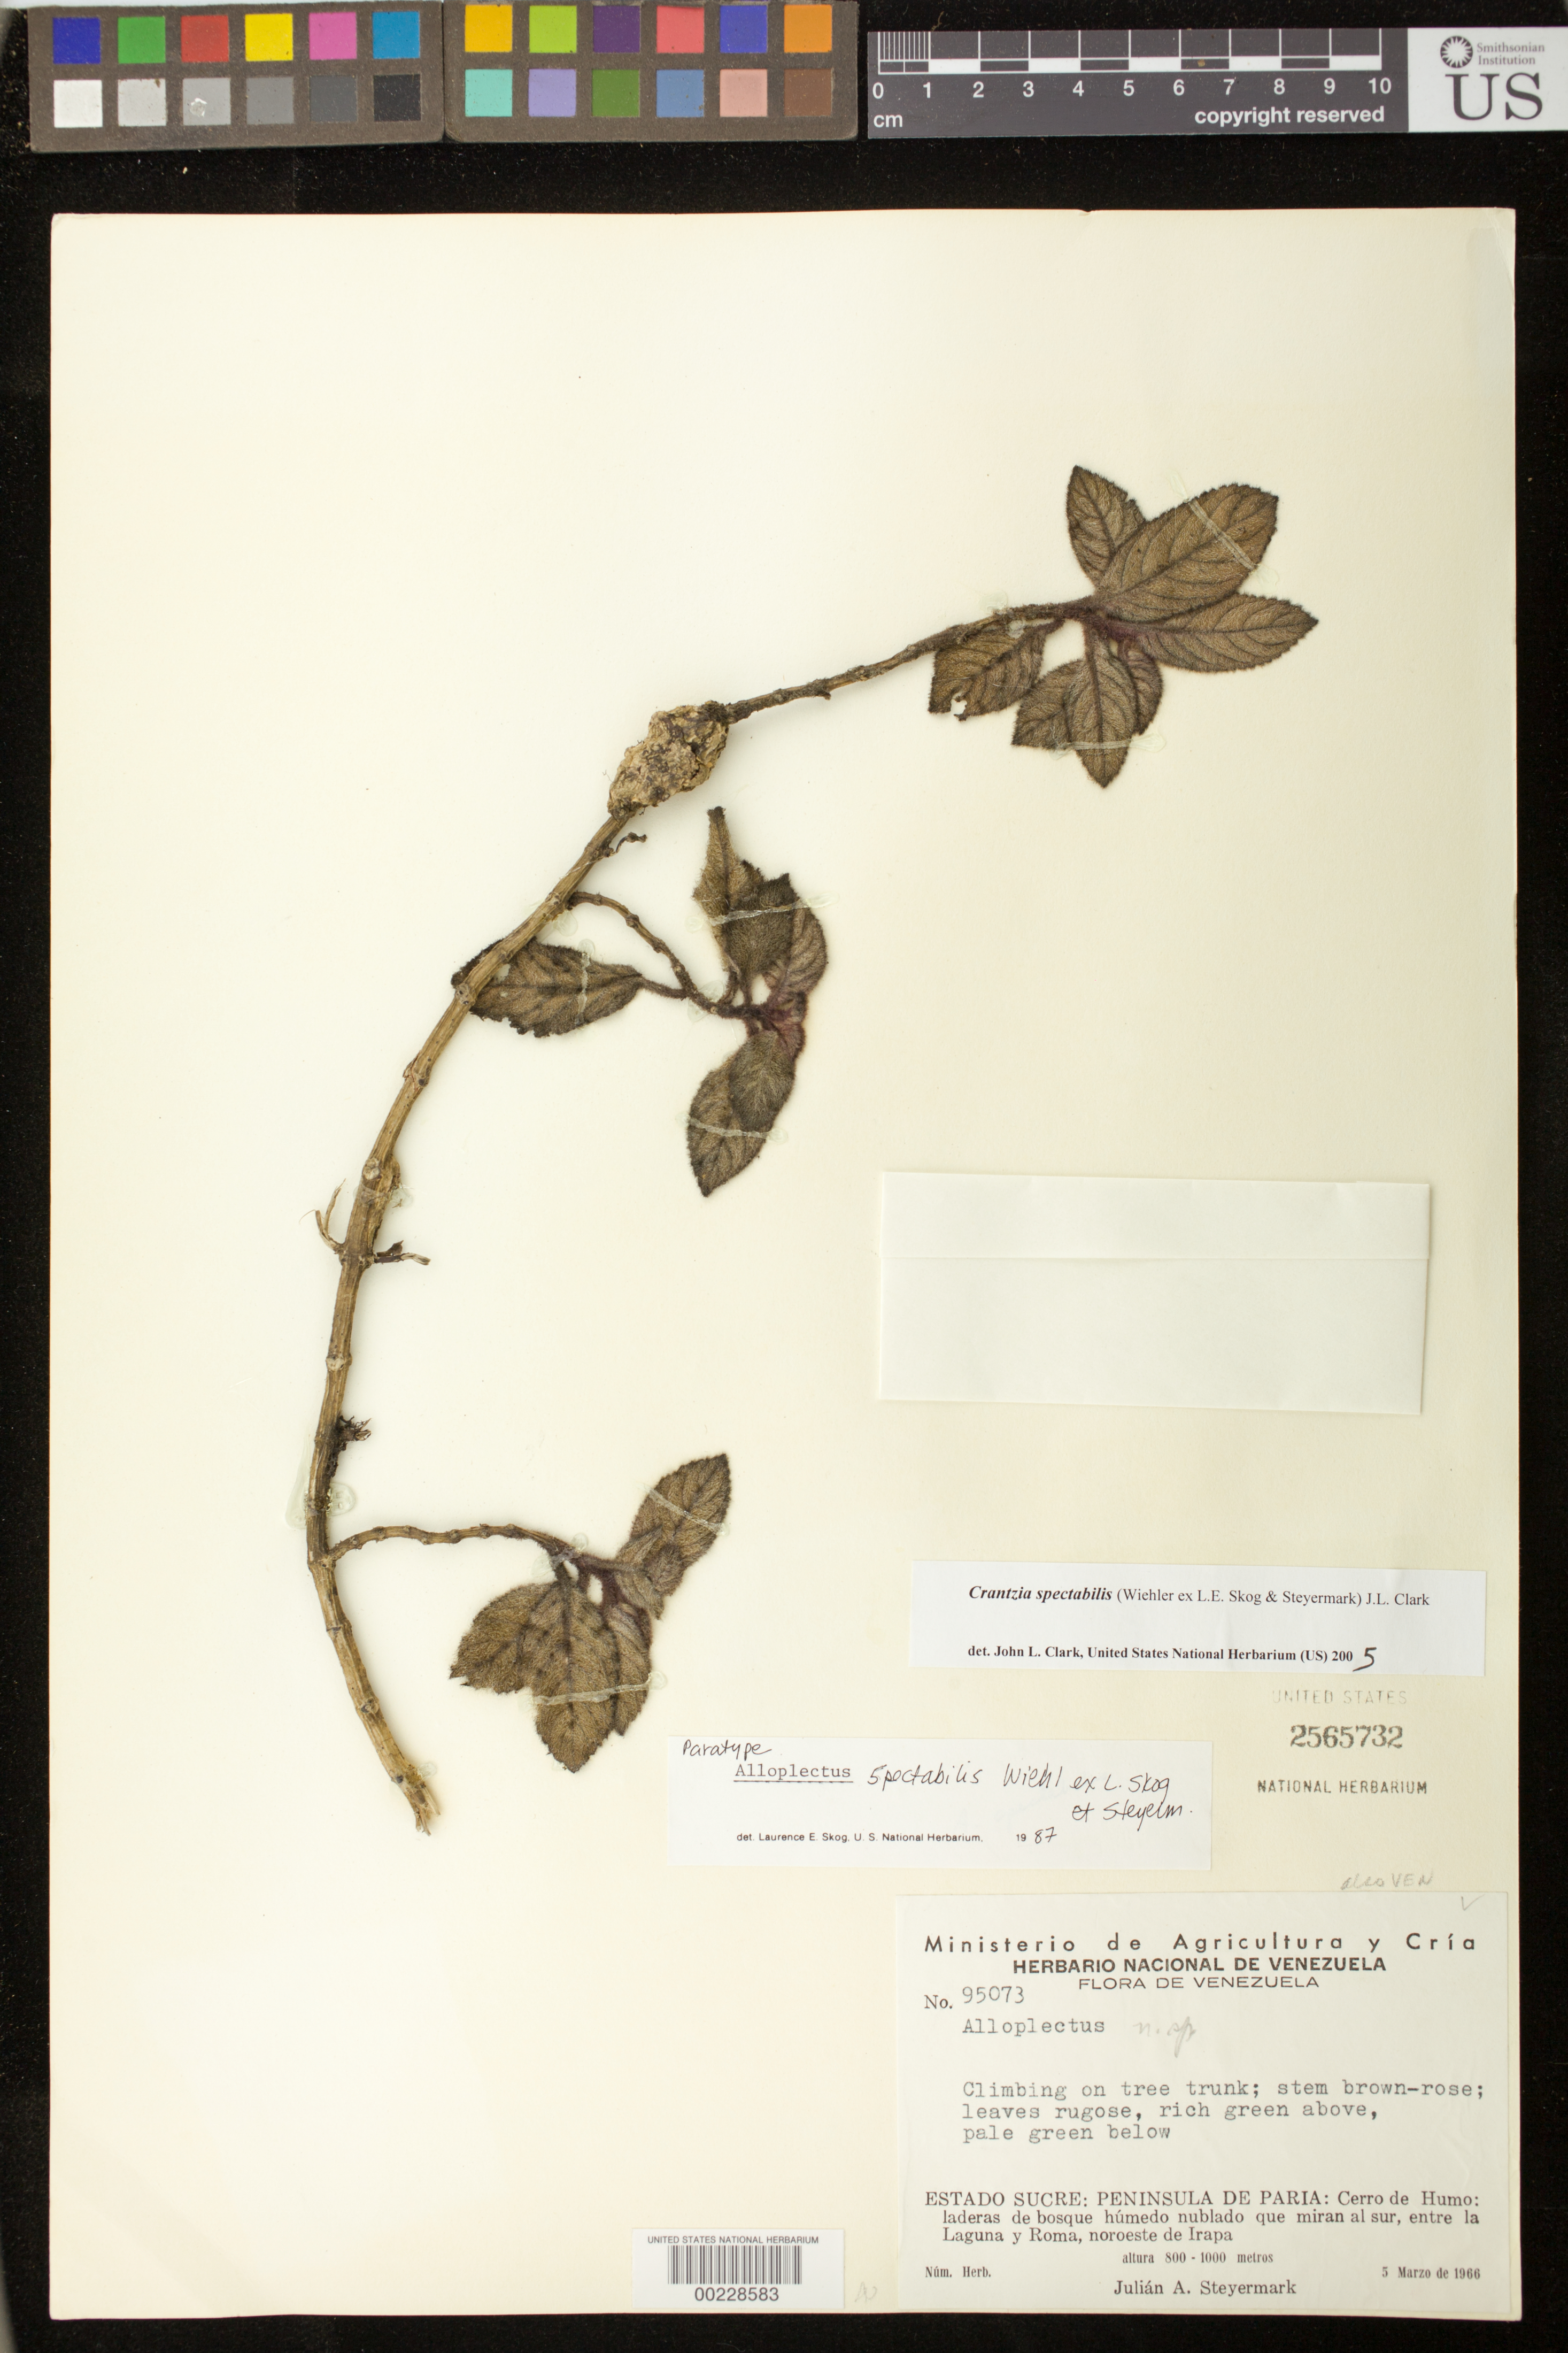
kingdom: Plantae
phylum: Tracheophyta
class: Magnoliopsida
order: Lamiales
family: Gesneriaceae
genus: Alloplectus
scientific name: Alloplectus spectabilis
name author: Wiehler ex L.E. Skog & Steyerm.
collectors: J. Steyermark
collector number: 95073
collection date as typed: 05 Mar 1966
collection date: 1966-03-05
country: Venezuela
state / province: Sucre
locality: Peninsula de Paria, Cerro de Humo, between La Laguna and Roma, NW of Irapa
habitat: Slopes of humid cloud forest facing south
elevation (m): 800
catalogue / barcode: US 2565732